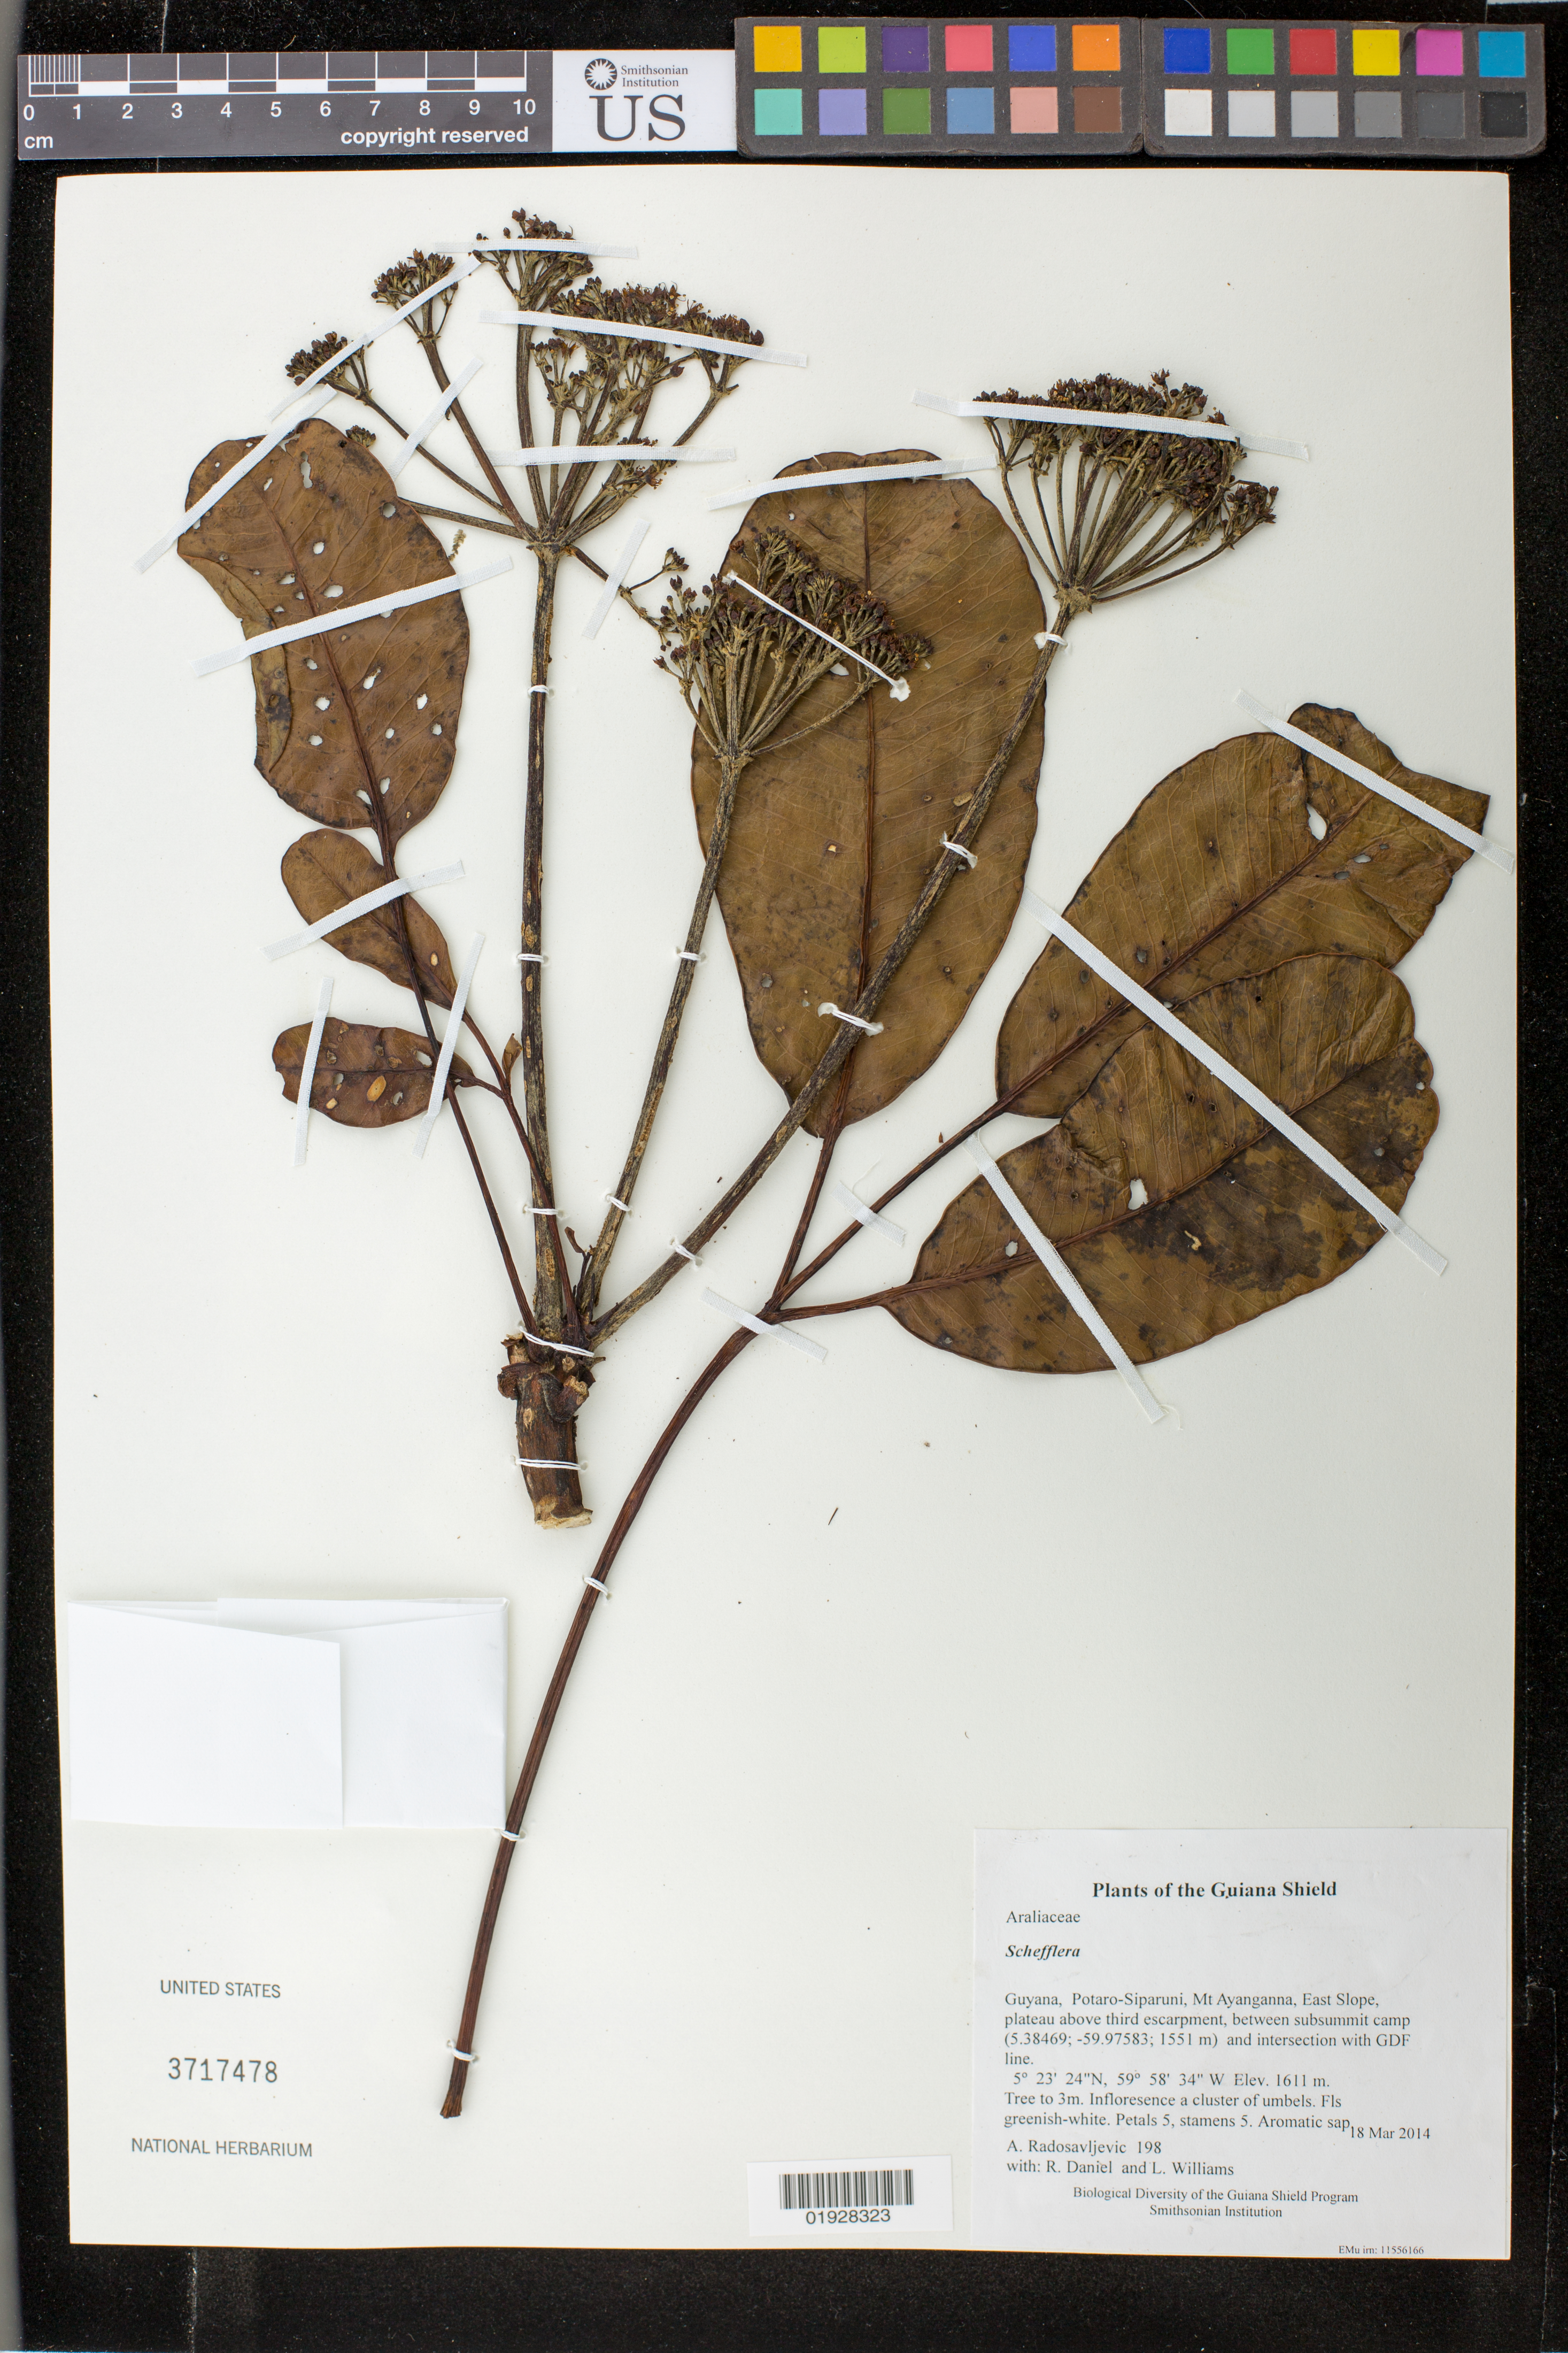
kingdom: Plantae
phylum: Tracheophyta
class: Magnoliopsida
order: Apiales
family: Araliaceae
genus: Schefflera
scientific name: Schefflera sp.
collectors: A. Radosavljevic, R. Daniel & L. Williams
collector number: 198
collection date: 2014-03-18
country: Guyana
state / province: Potaro-Siparuni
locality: Mt Ayanganna, East Slope, plateau above third escarpment, between subsummit camp (5.38469; -59.97583; 1551 m) and intersection with GDF line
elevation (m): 1611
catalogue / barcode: US 3717478